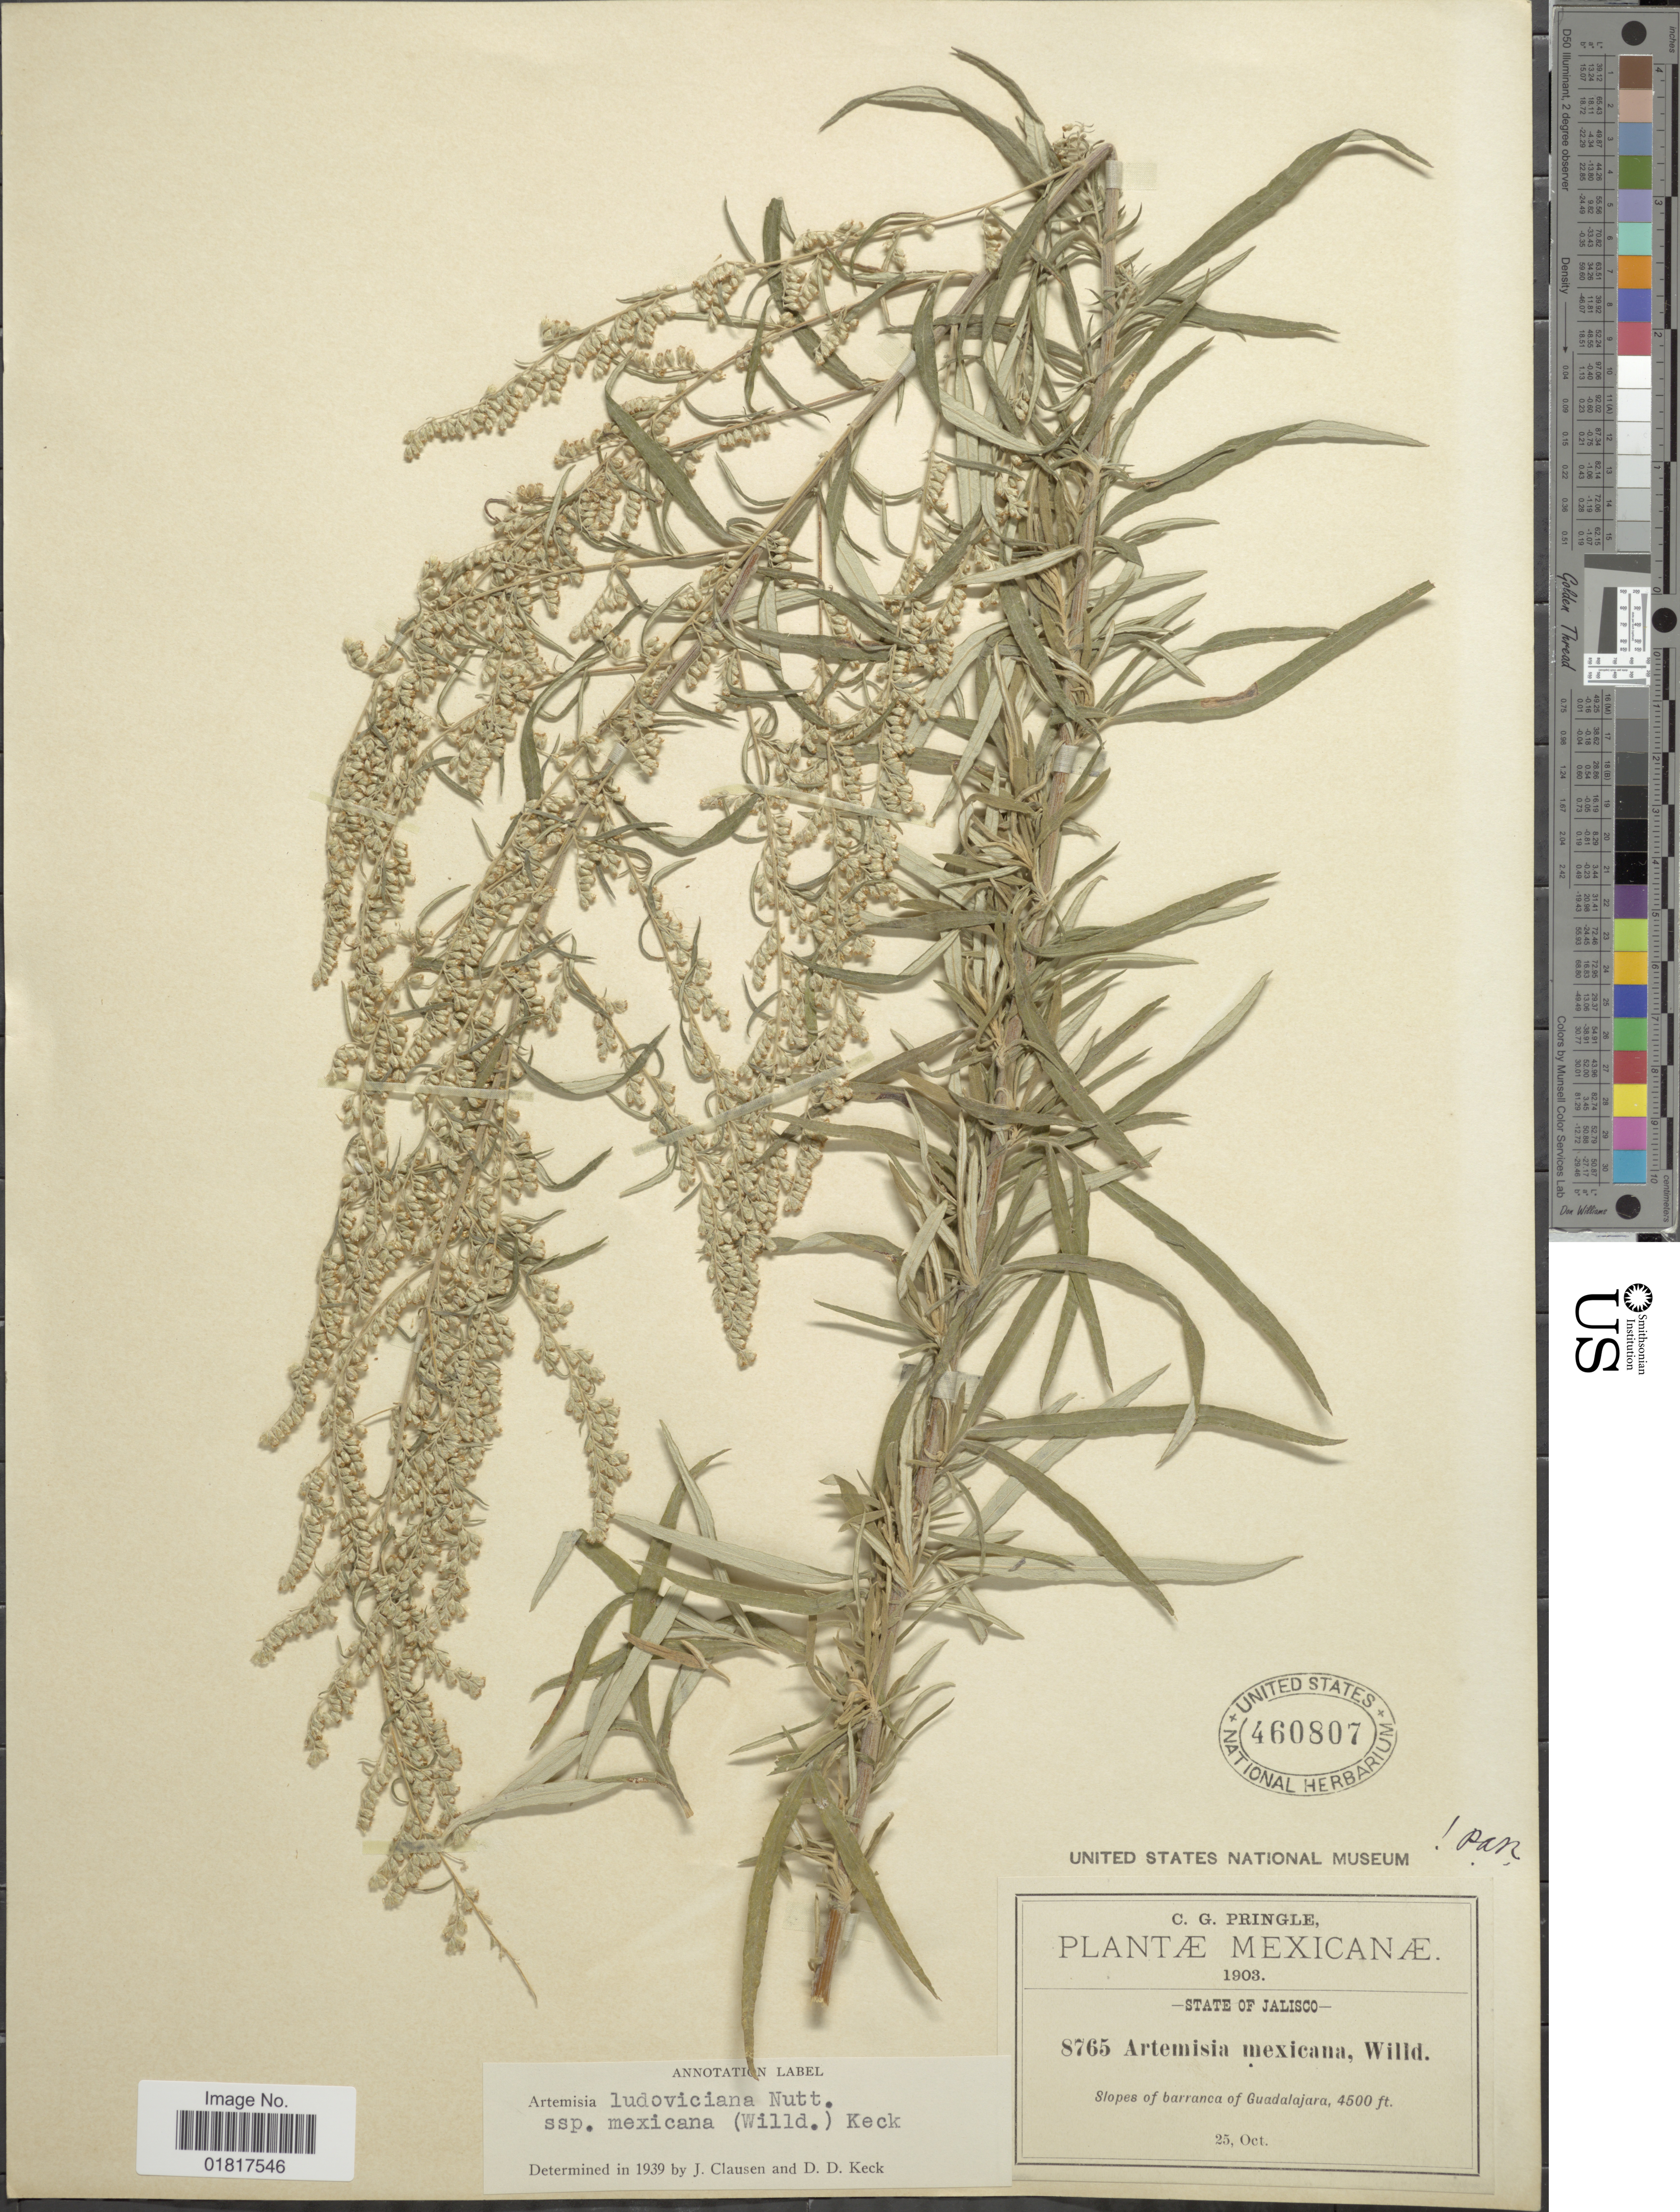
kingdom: Plantae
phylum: Tracheophyta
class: Magnoliopsida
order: Asterales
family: Asteraceae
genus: Artemisia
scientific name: Artemisia ludoviciana subsp. mexicana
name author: (Willd. ex Spreng.) D.D. Keck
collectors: C. G. Pringle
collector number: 8765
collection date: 1903-10-25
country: Mexico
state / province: Jalisco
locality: Slopes of barranca of Guadalajara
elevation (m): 1372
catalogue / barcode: US 460807